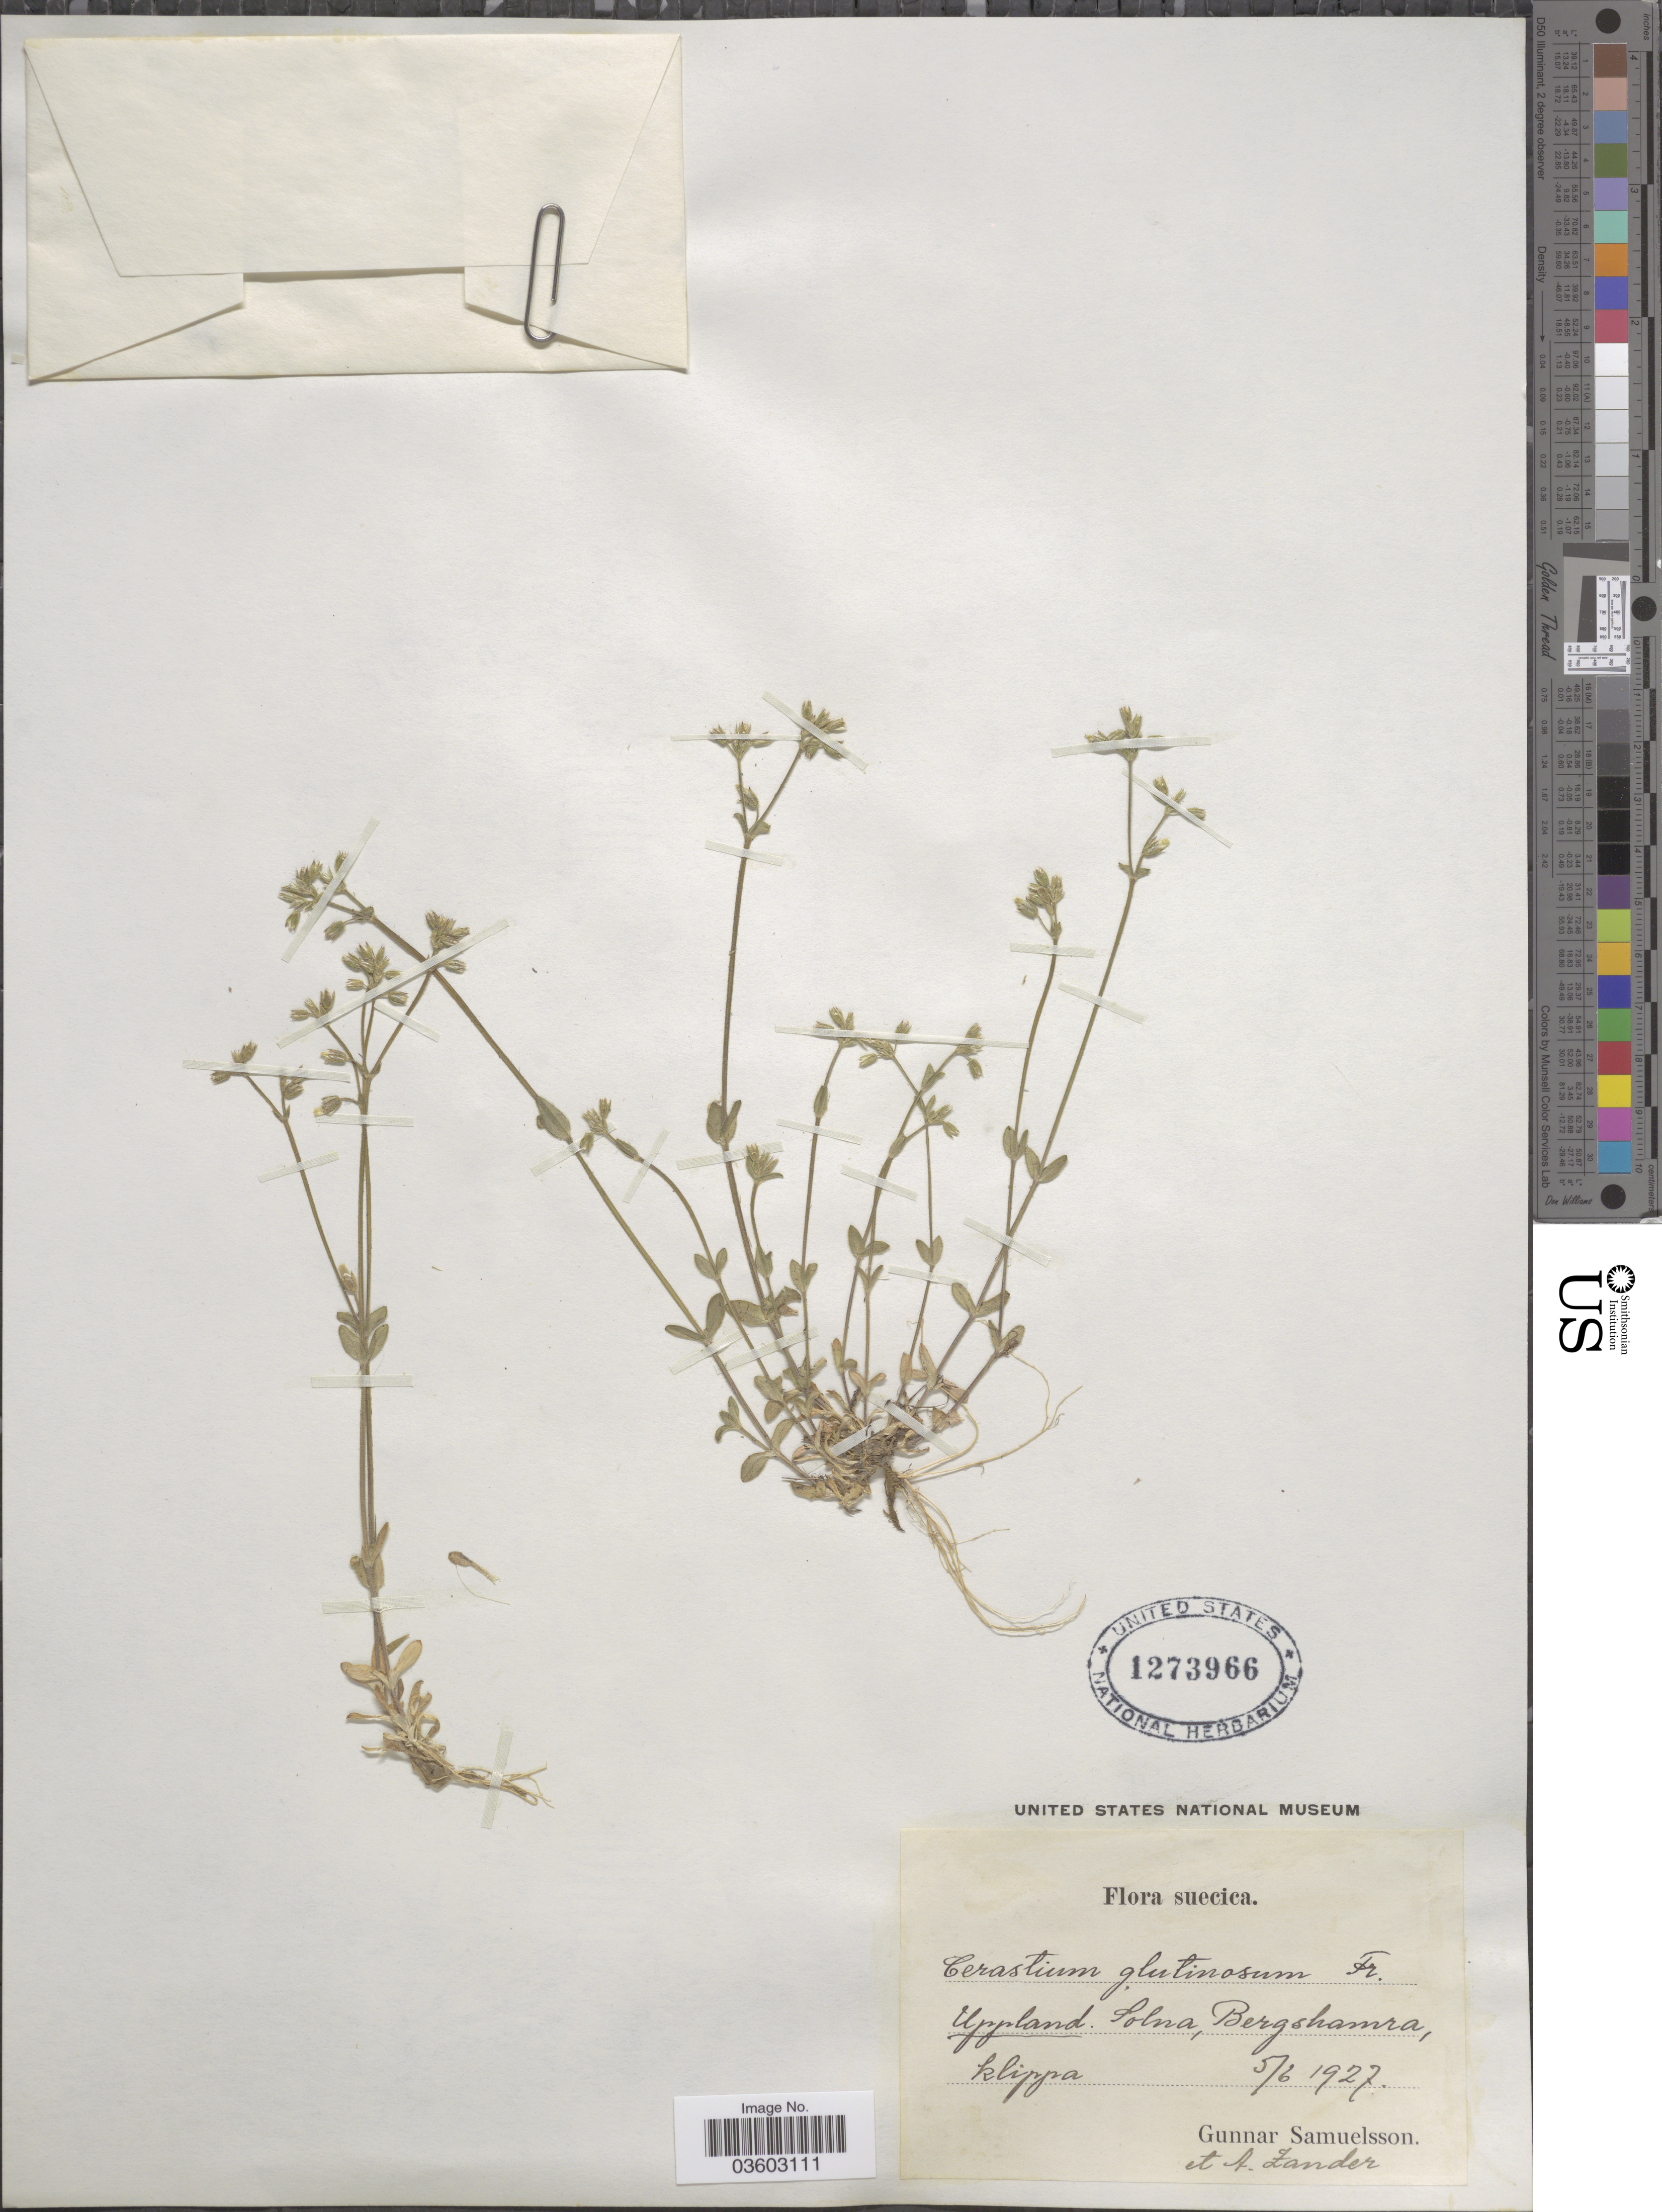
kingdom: Plantae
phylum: Tracheophyta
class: Magnoliopsida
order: Caryophyllales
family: Caryophyllaceae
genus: Cerastium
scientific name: Cerastium glutinosum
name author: Fr. a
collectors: G. Samuelsson & A. Zander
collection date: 1927-06-05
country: Sweden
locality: Suecica. Uppland. Solna, Bergshamra, klippa.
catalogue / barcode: US 1273966